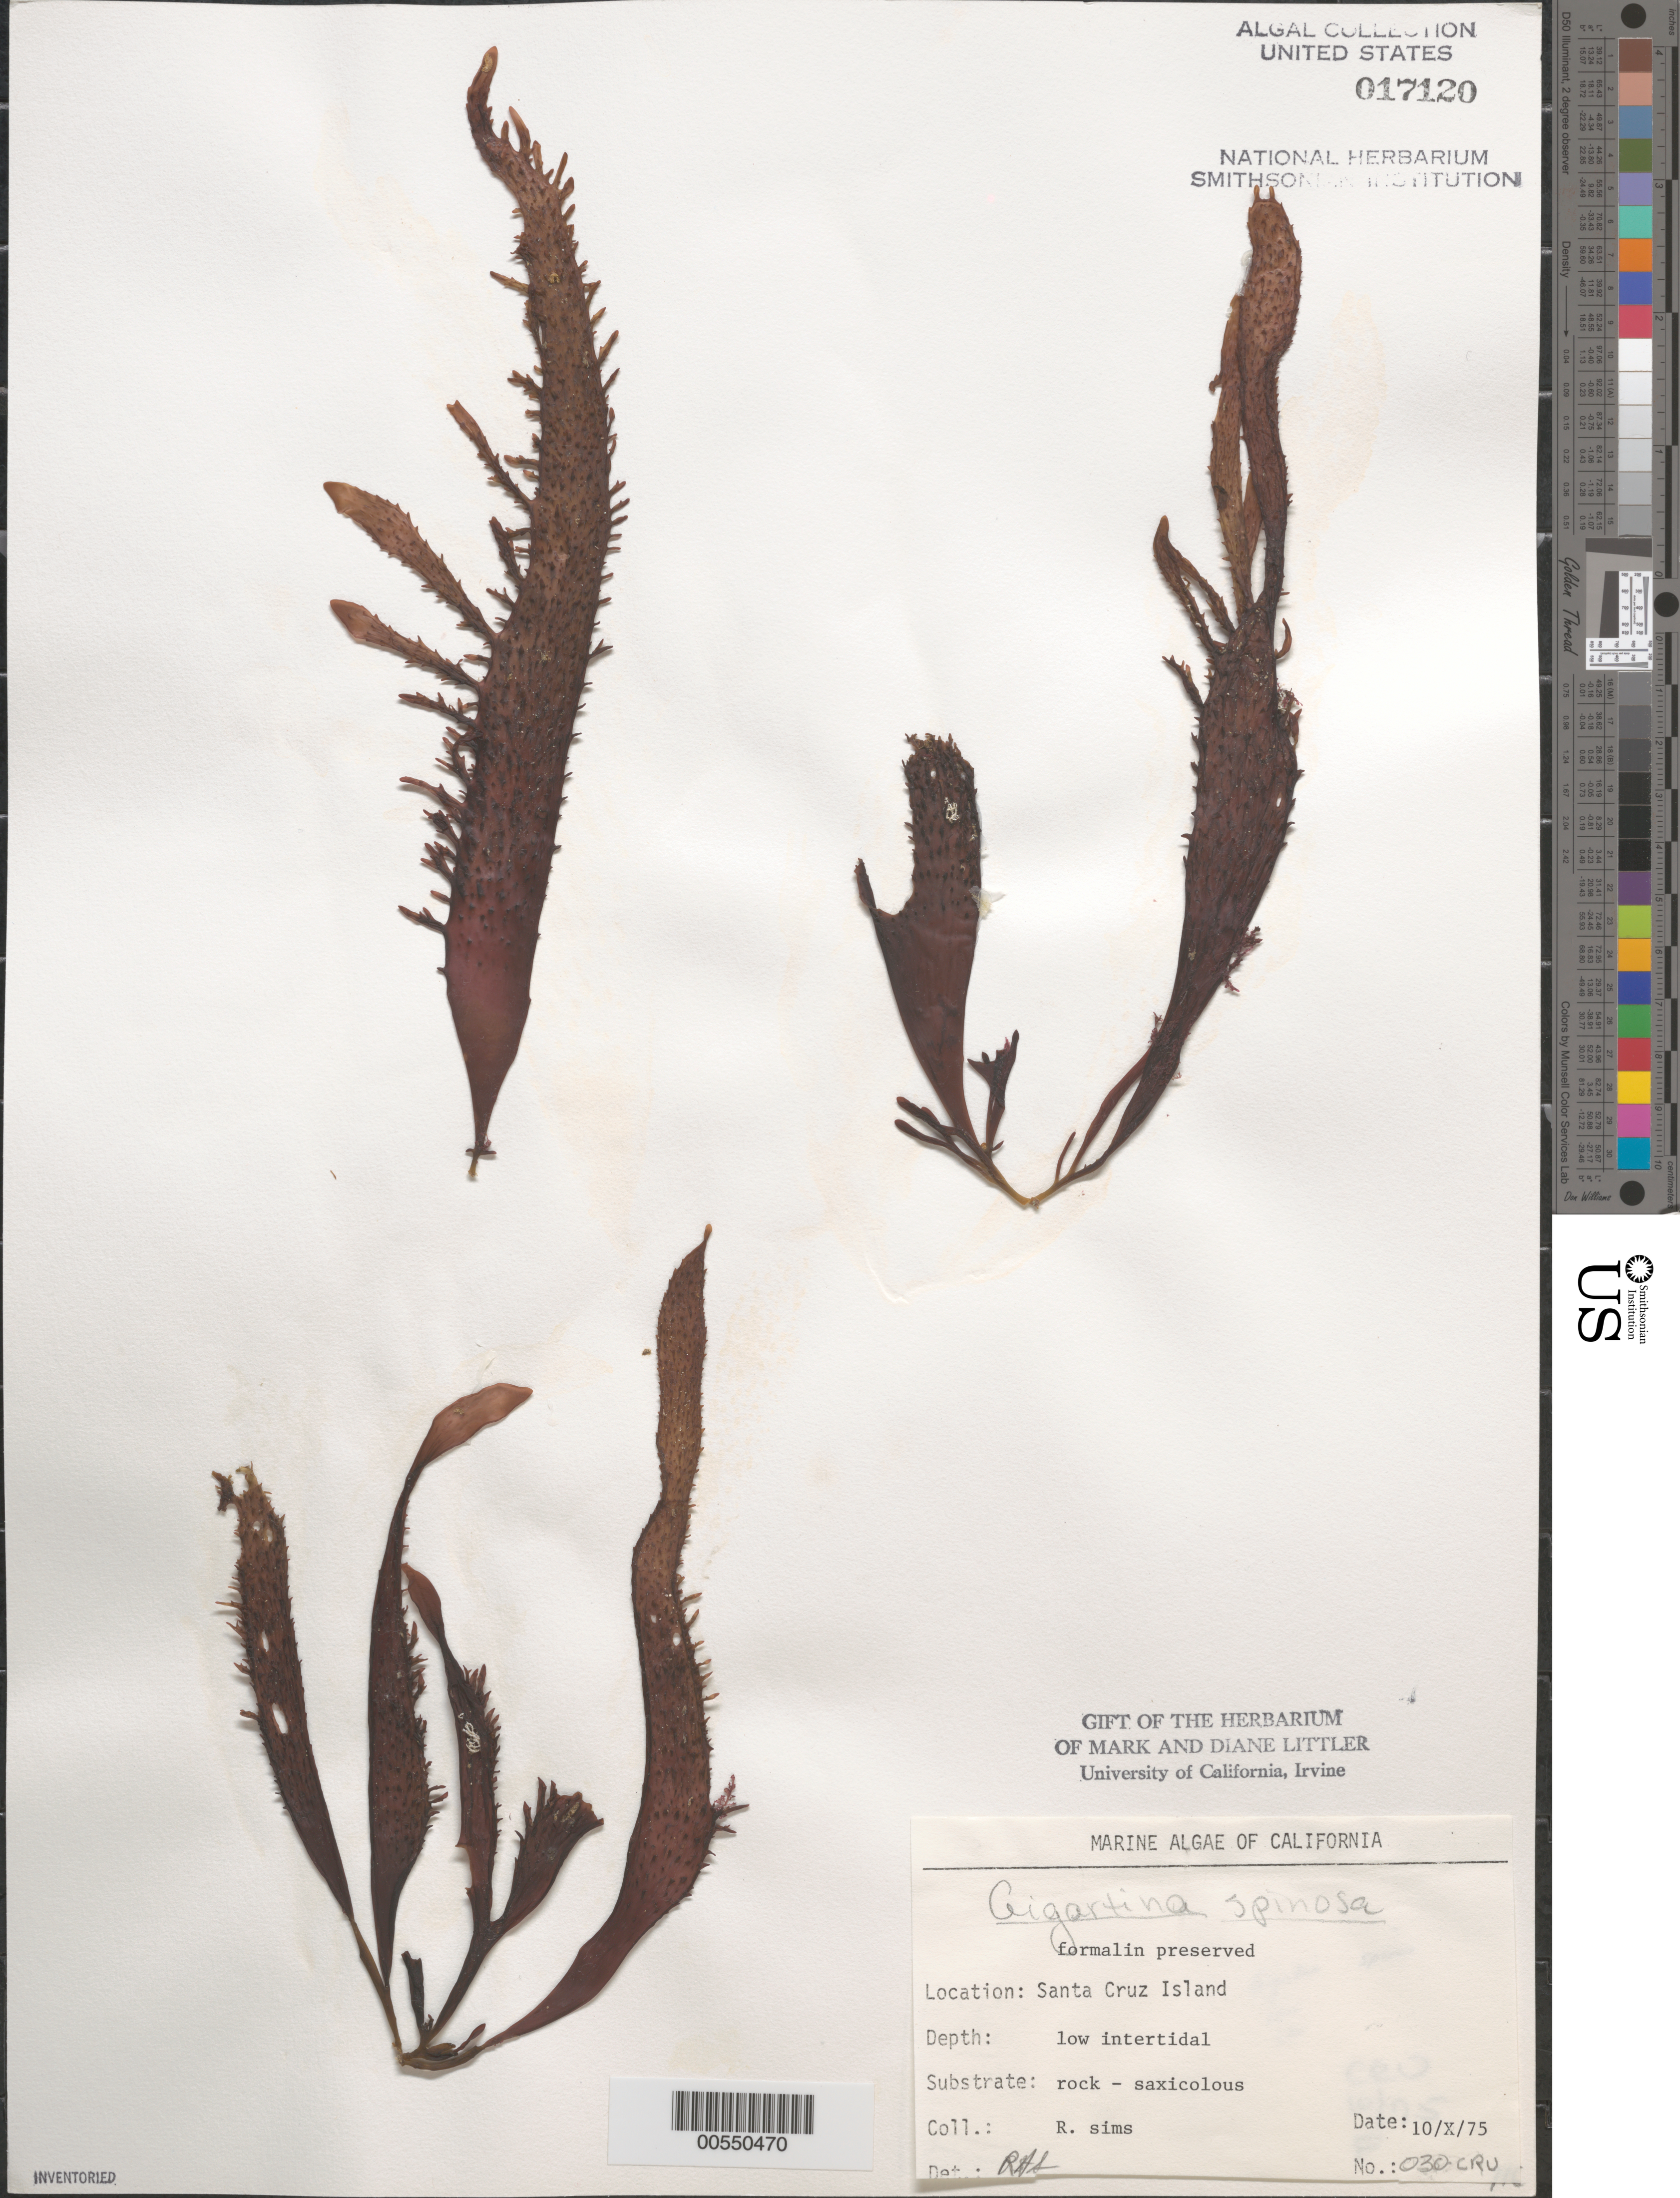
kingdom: Plantae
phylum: Rhodophyta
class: Florideophyceae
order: Gigartinales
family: Gigartinaceae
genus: Chondracanthus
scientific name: Chondracanthus spinosus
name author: (Kütz.) Guiry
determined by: Algae name updating Project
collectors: R. H. Sims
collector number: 030-cru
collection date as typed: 10 Oct 1975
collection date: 1975-10-10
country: United States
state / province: California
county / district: Santa Barbara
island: Santa Cruz Island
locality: Willows Anchorage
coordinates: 33 57'38"N, 119 45'18"W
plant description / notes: BLM-SOCALBIGHT Rocky Intertidal Survey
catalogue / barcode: US 17120